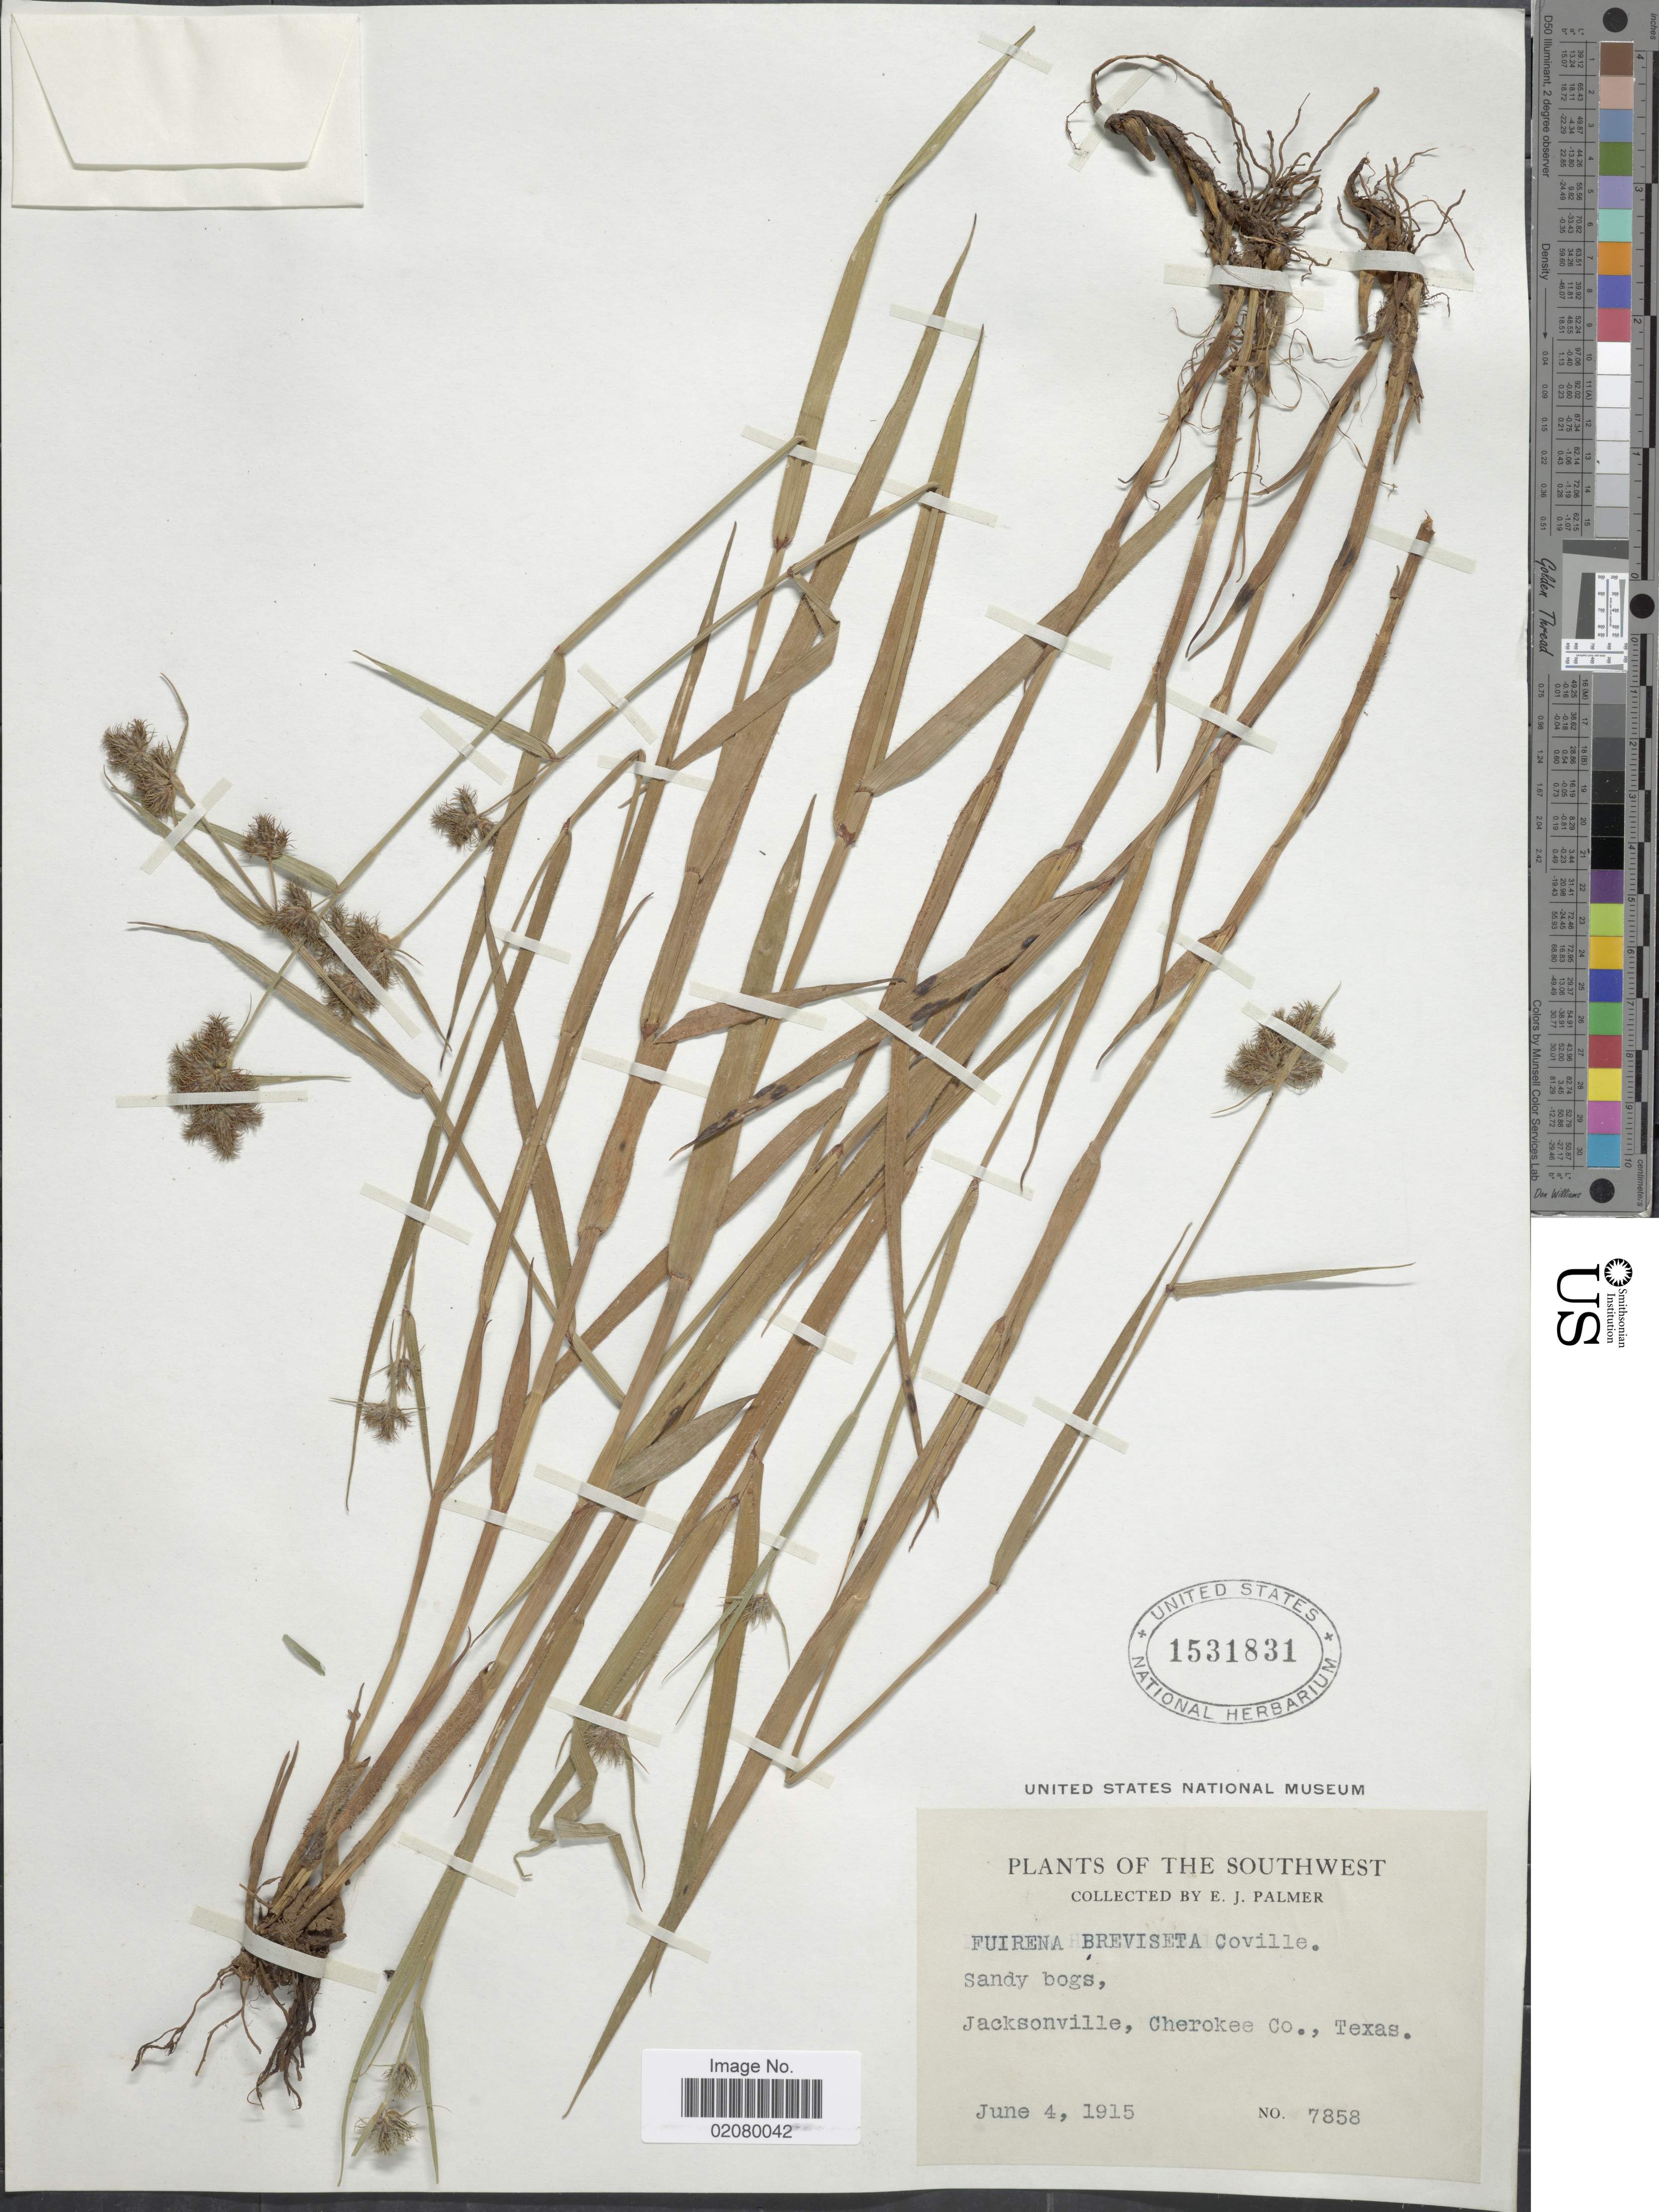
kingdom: Plantae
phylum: Tracheophyta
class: Liliopsida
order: Poales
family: Cyperaceae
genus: Fuirena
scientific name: Fuirena squarrosa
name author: Michx.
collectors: E. J. Palmer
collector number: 7858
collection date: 1915-06-04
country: United States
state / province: Texas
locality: The Southwest. Jacksonville, Cherokee Co.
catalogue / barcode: US 1531831